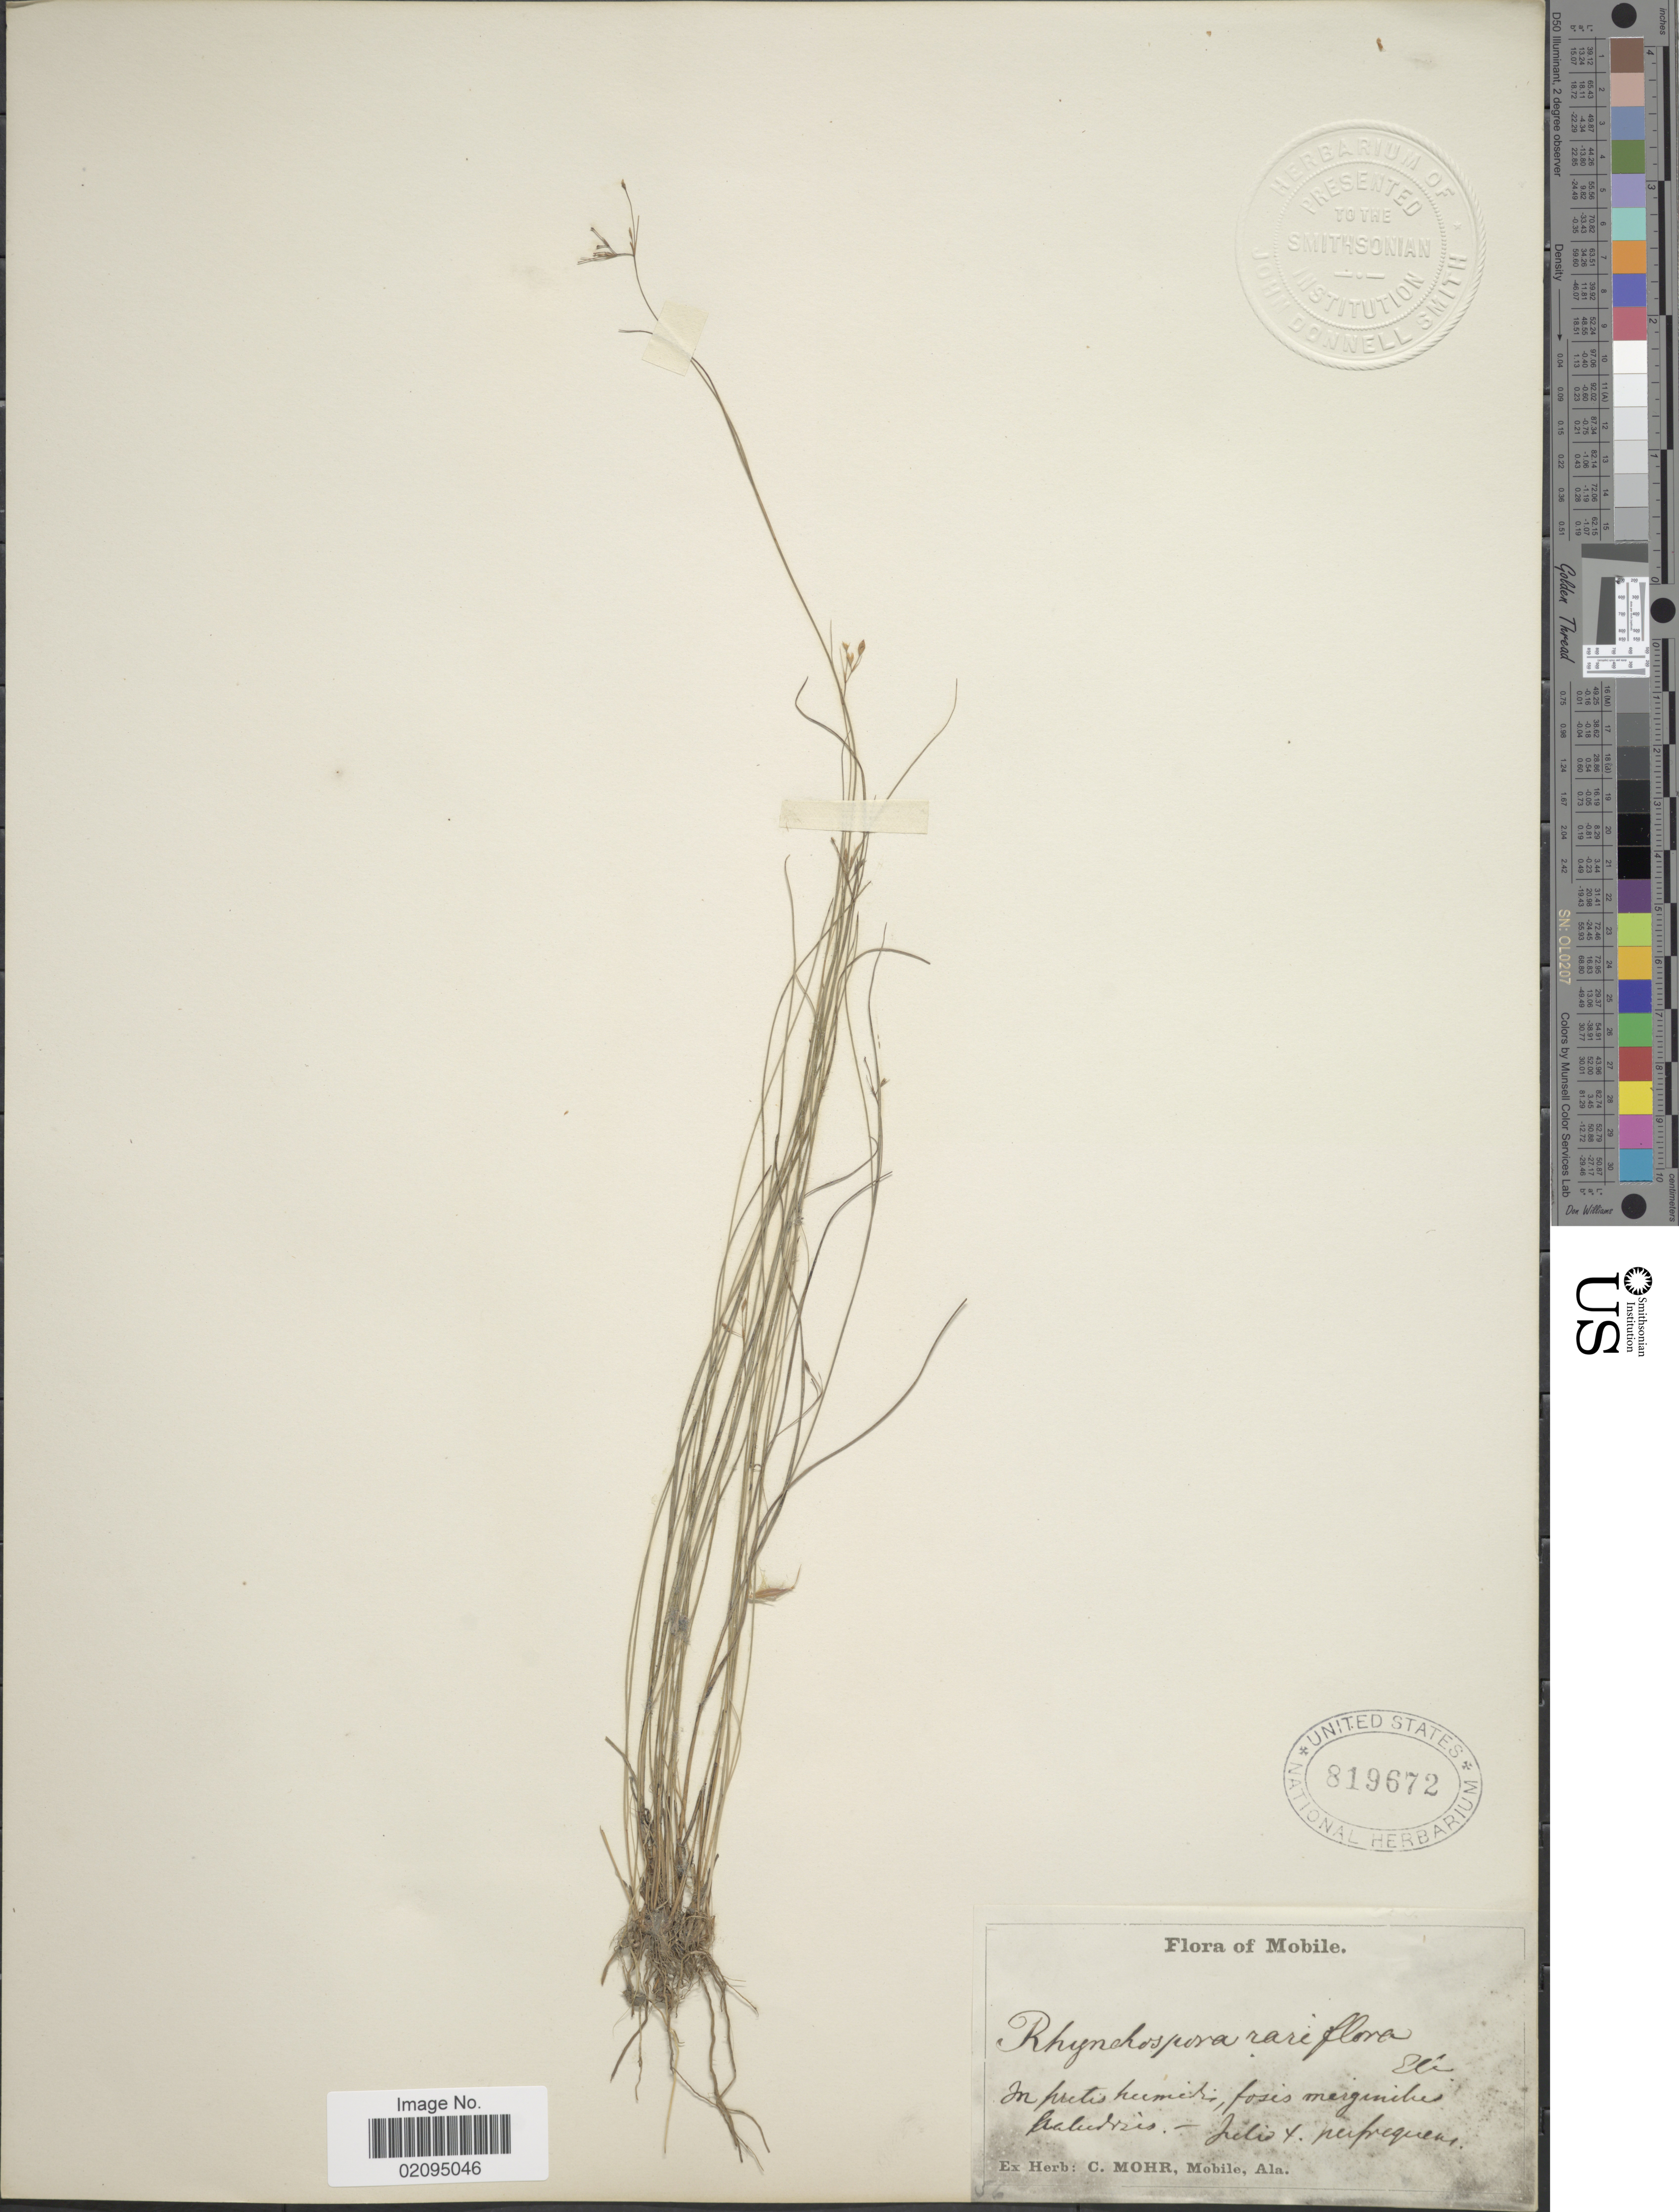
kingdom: Plantae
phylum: Tracheophyta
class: Liliopsida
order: Poales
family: Cyperaceae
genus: Rhynchospora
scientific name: Rhynchospora rariflora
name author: (Michx.) Elliott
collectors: ex herb. C. Mohr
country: United States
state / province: Alabama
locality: Mobile.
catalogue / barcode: US 819672